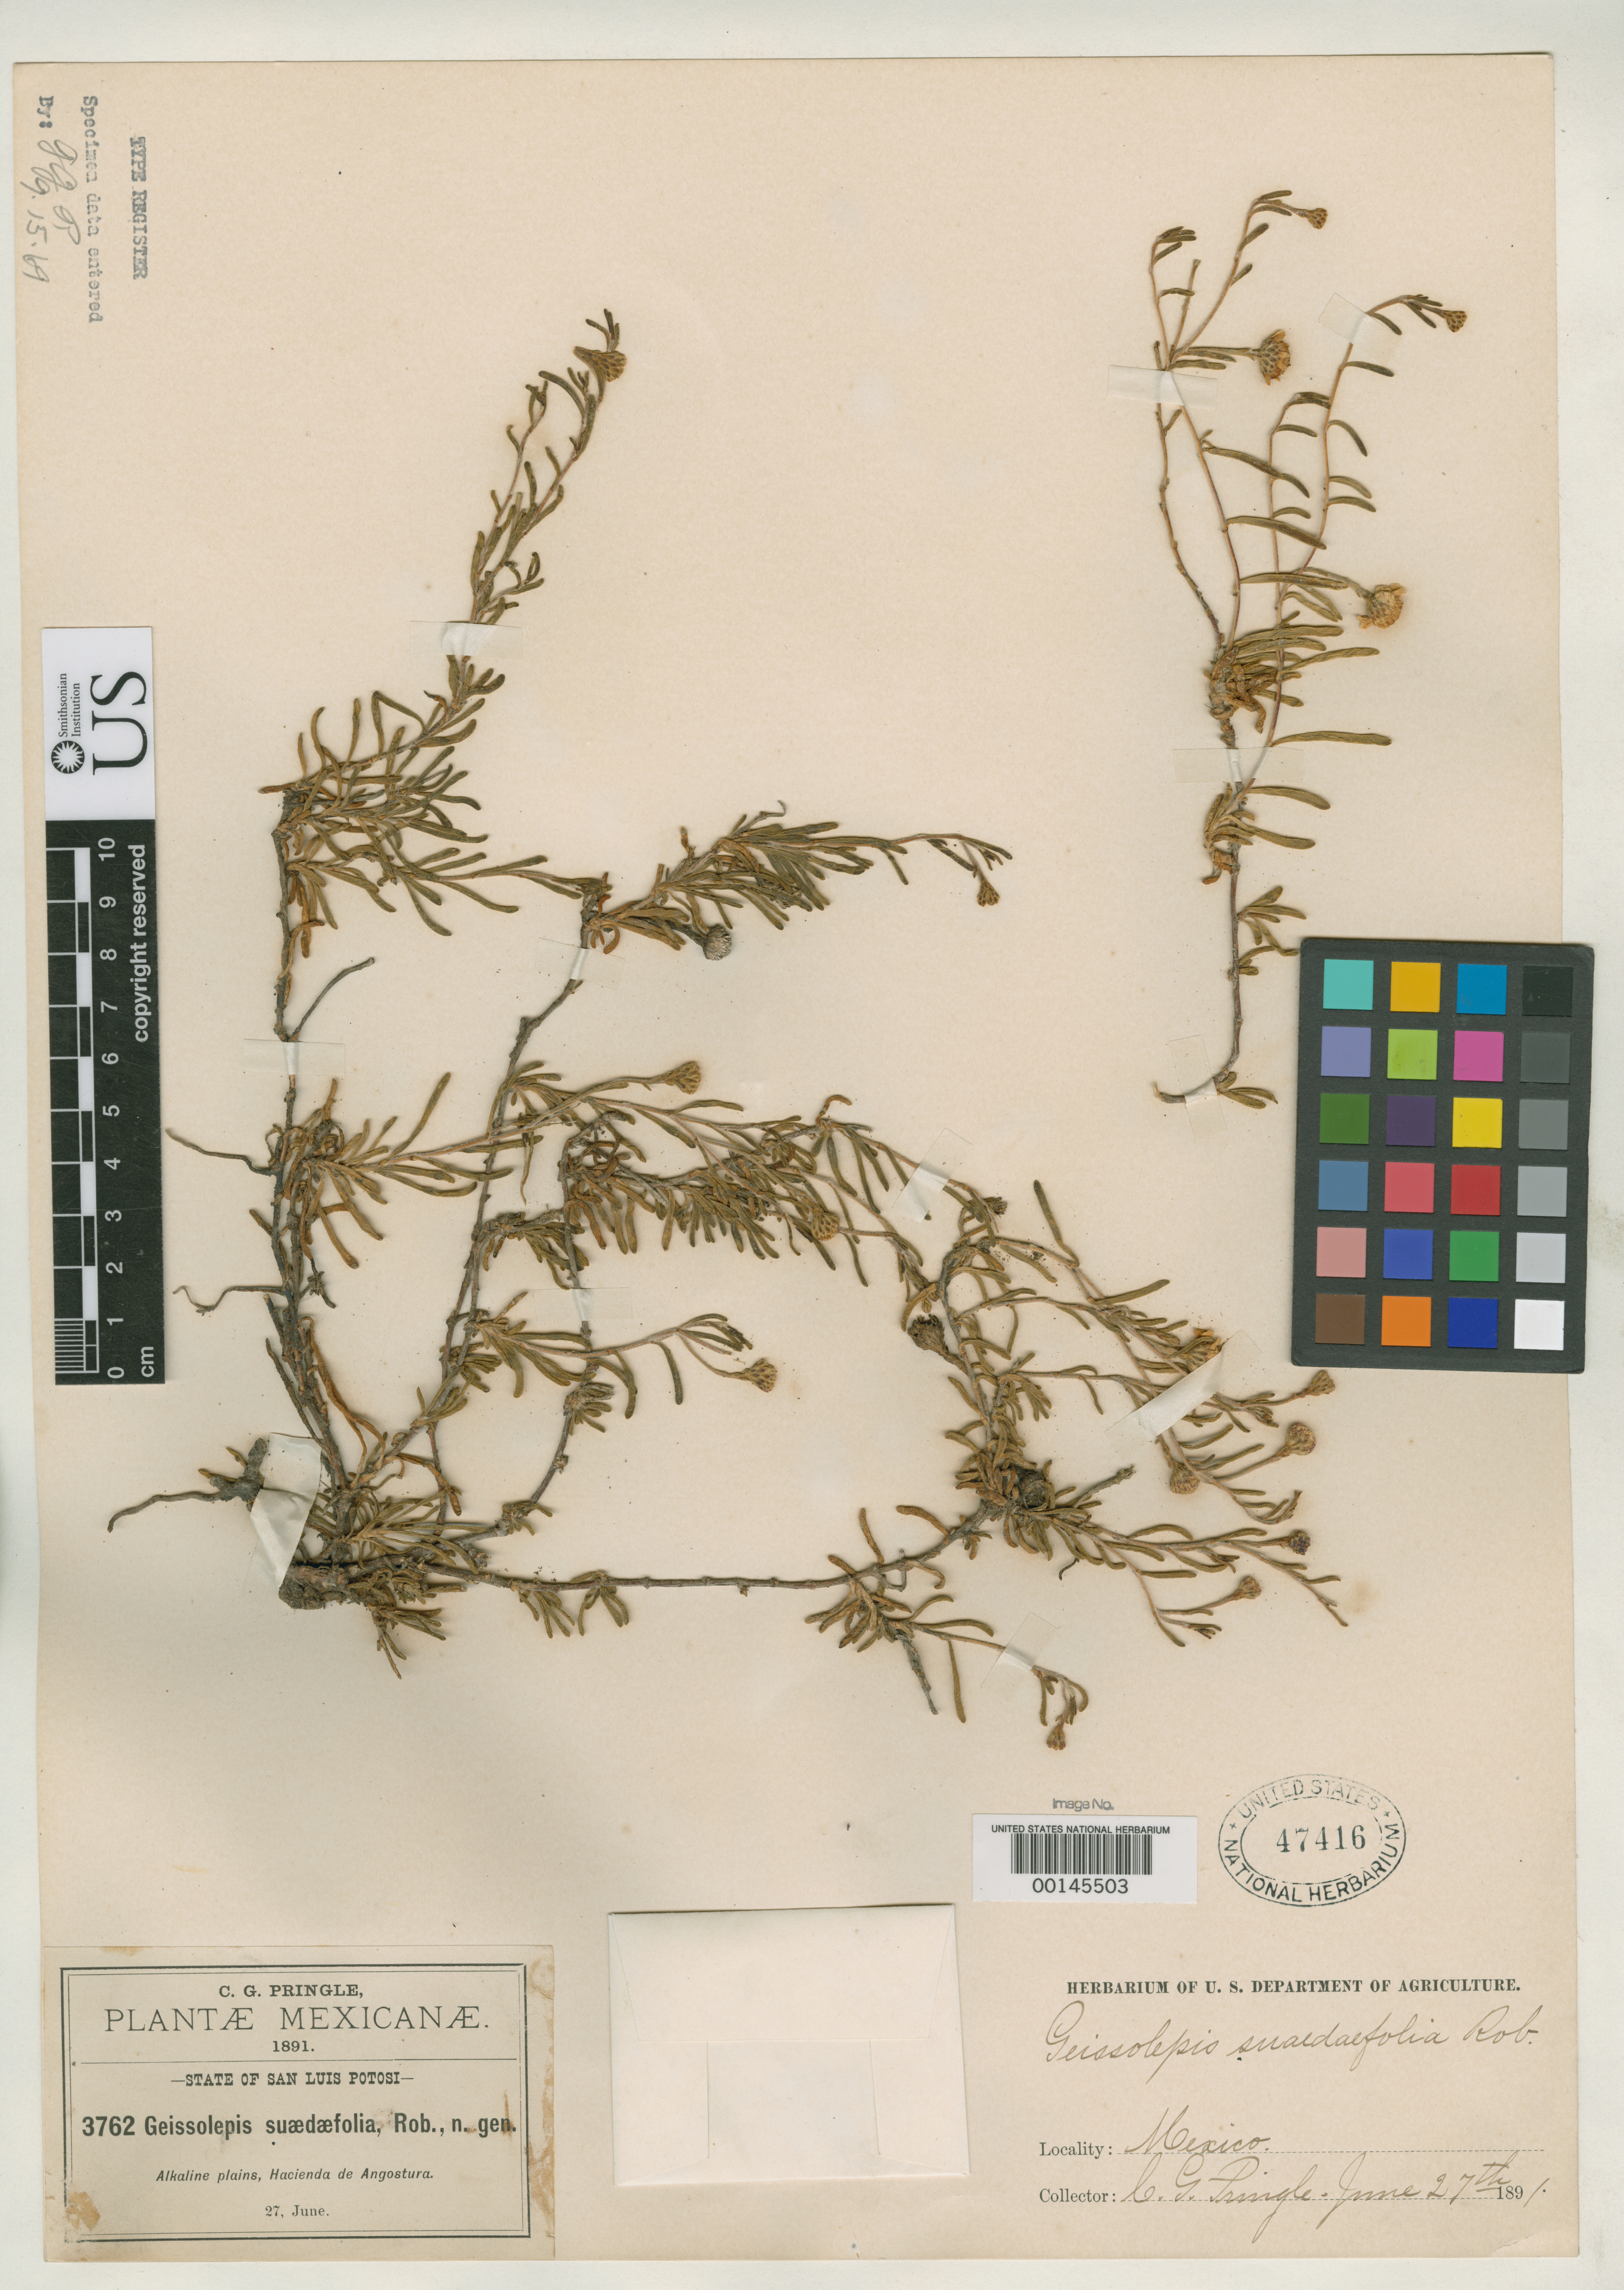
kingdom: Plantae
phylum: Tracheophyta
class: Magnoliopsida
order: Asterales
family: Asteraceae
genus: Geissolepis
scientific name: Geissolepis suaedaefolia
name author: B.L. Rob.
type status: Isotype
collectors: C. G. Pringle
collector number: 3762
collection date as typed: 27 Jun 1891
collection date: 1891-06-27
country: Mexico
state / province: San Luis Potosi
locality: Hacienda de Angostura.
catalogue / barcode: US 47416